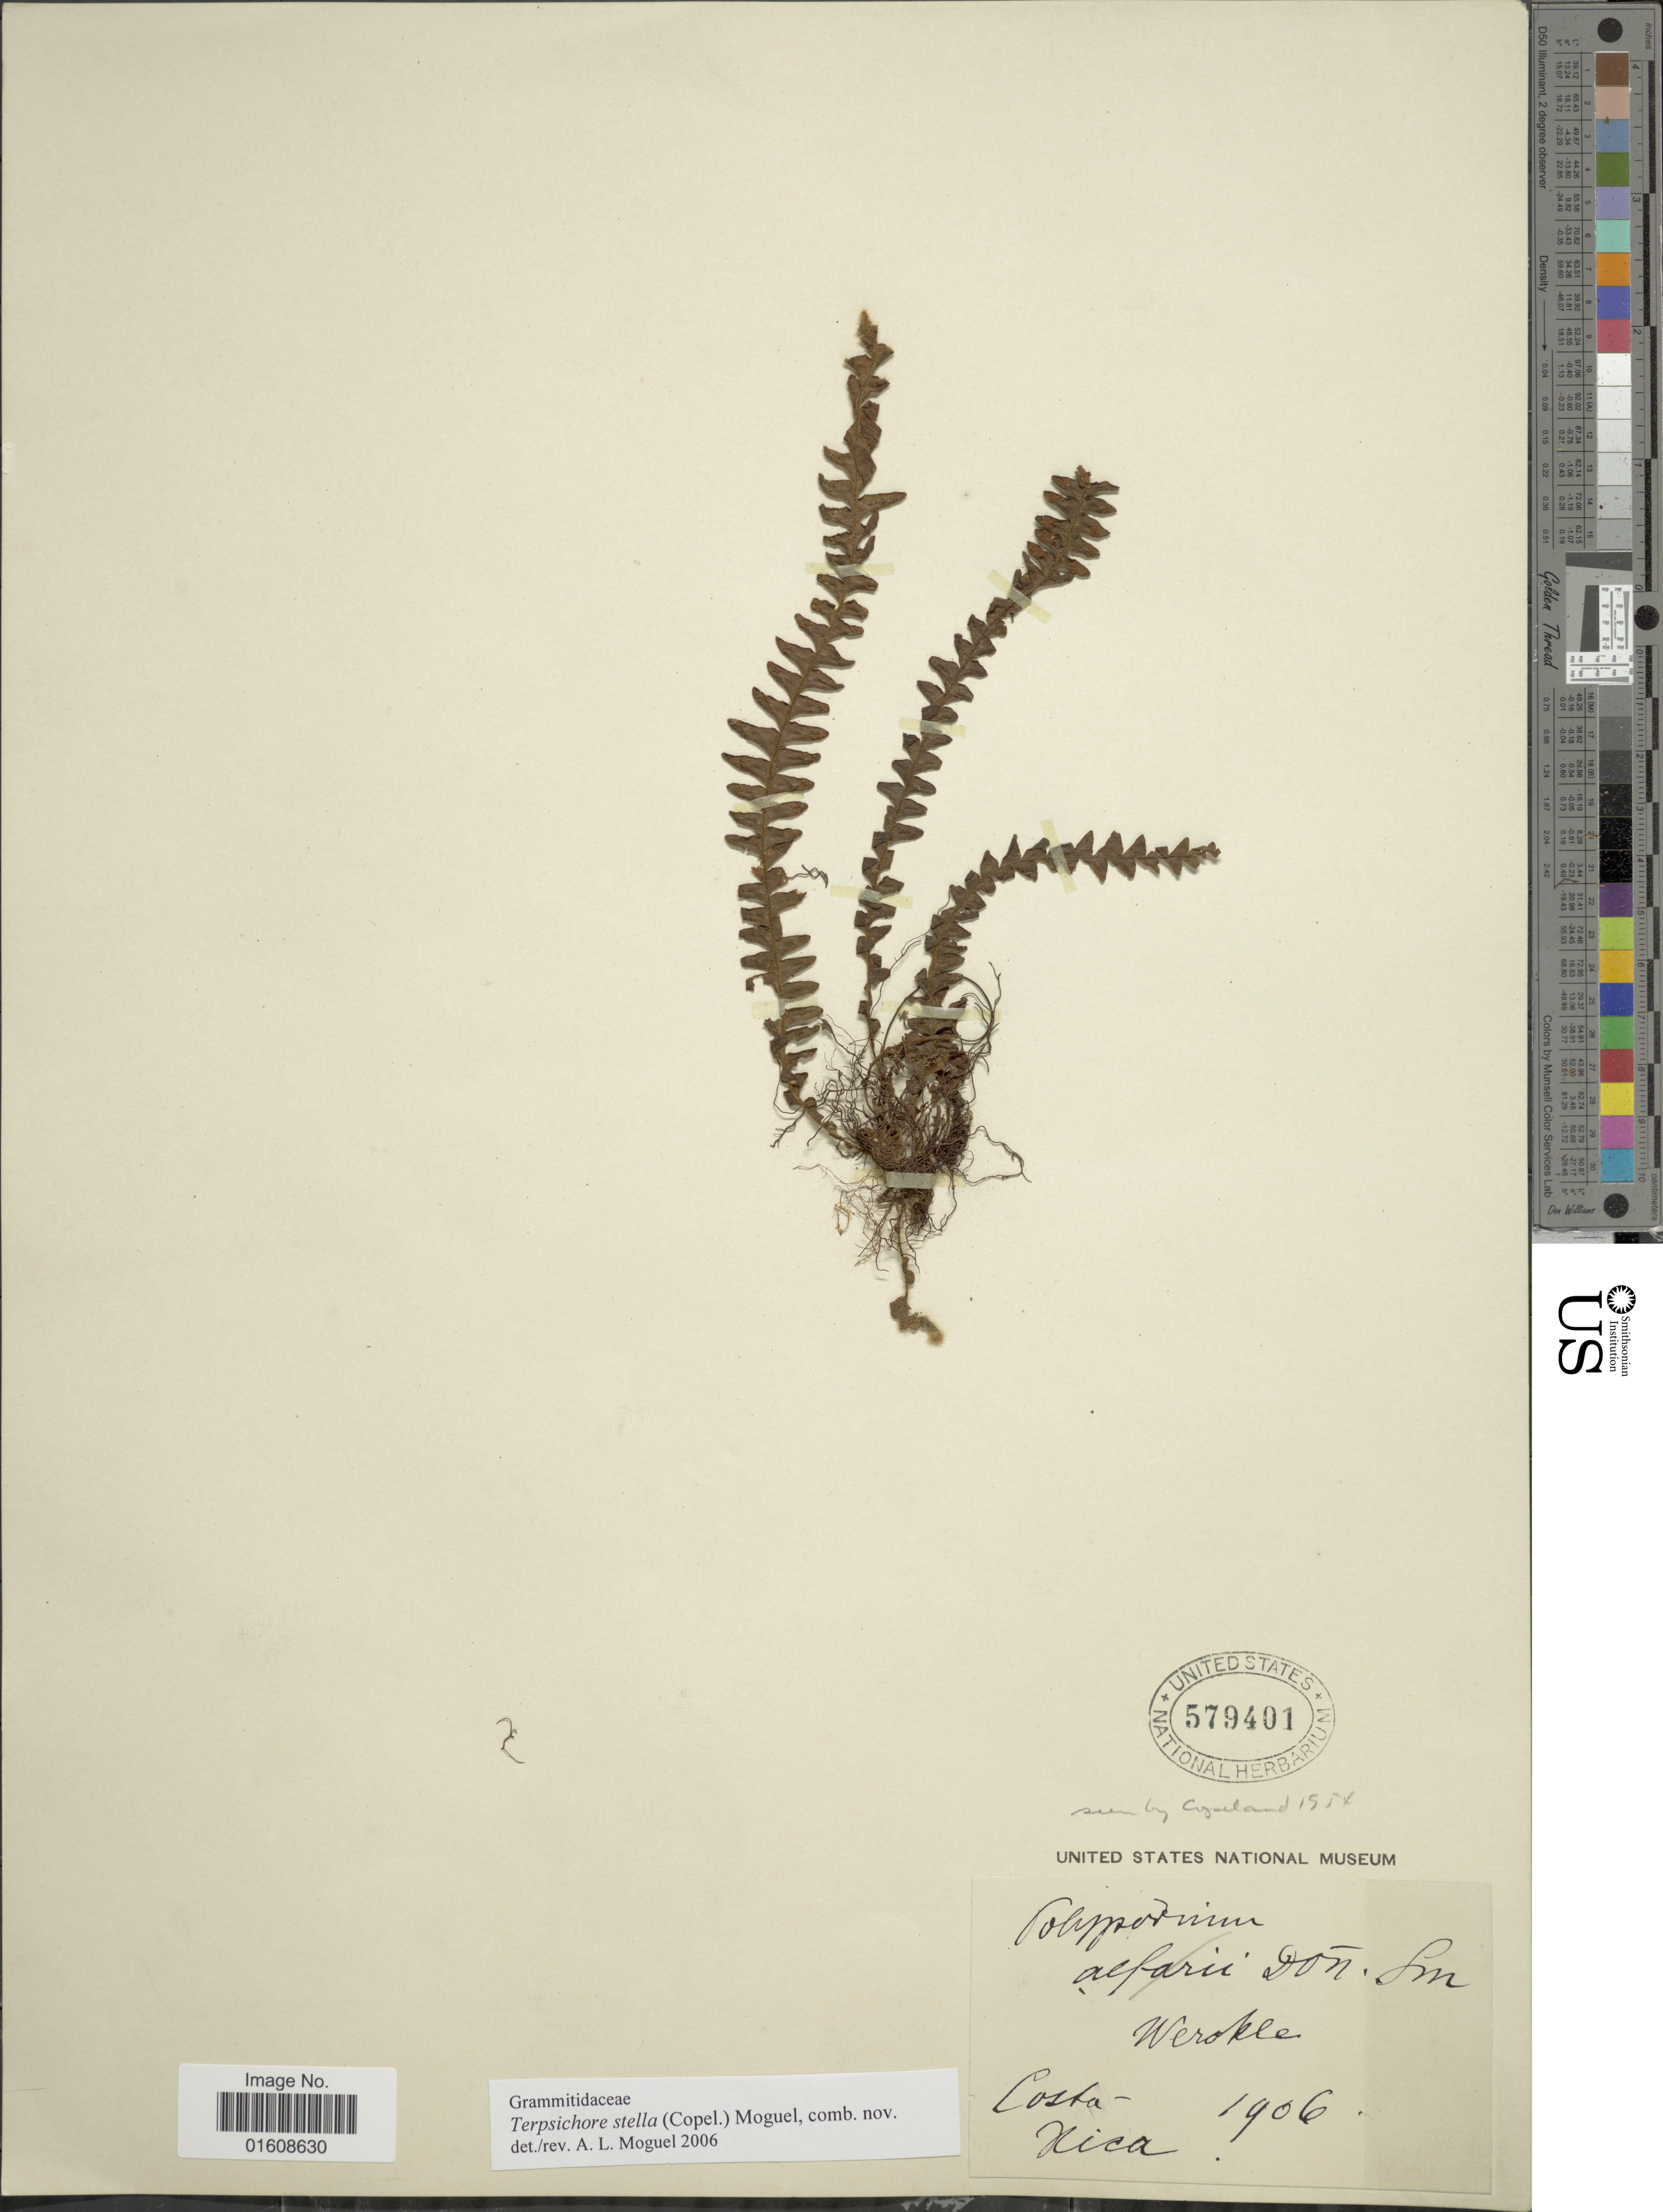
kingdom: Plantae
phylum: Tracheophyta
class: Polypodiopsida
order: Polypodiales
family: Polypodiaceae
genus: Alansmia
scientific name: Alansmia stella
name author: (Copel.) Moguel & M. Kessler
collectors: C. C Wercklé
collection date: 1906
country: Costa Rica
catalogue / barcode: US 579401